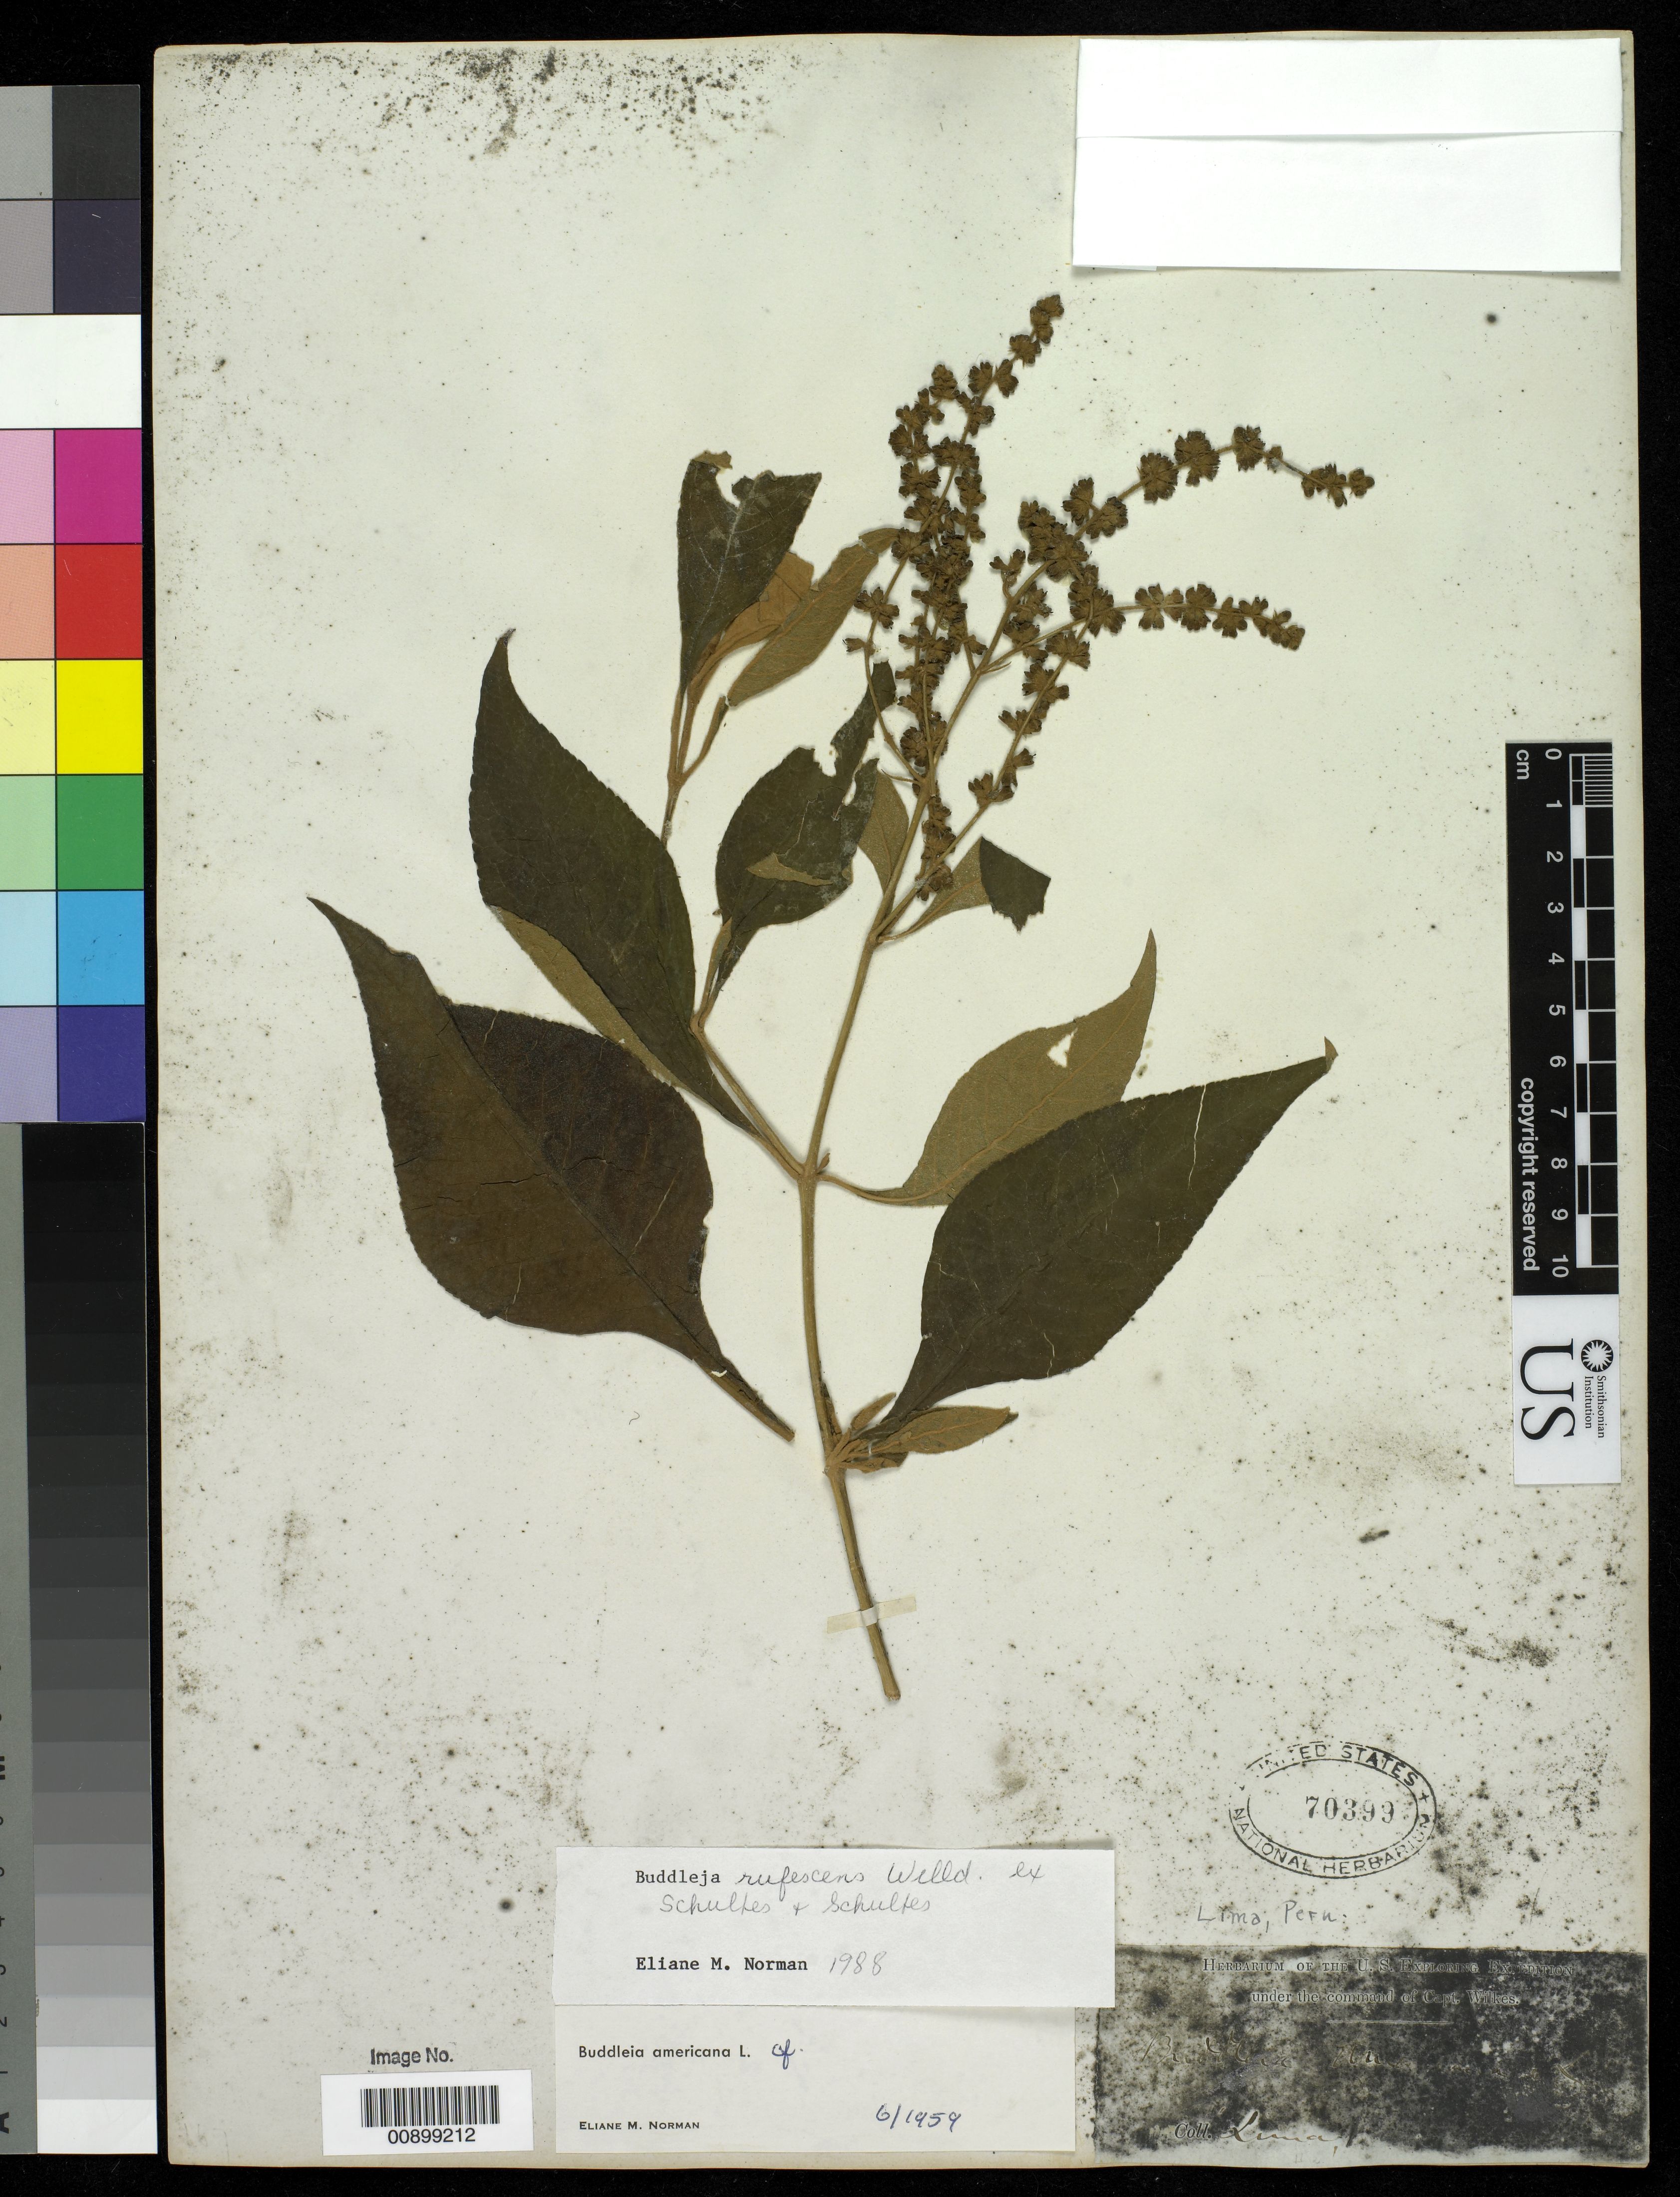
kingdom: Plantae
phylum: Tracheophyta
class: Magnoliopsida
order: Lamiales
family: Scrophulariaceae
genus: Buddleja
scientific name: Buddleja rufescens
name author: Willd.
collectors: Wilkes Explor. Exped.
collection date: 1838/1842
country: Peru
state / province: Lima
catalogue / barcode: US 70399